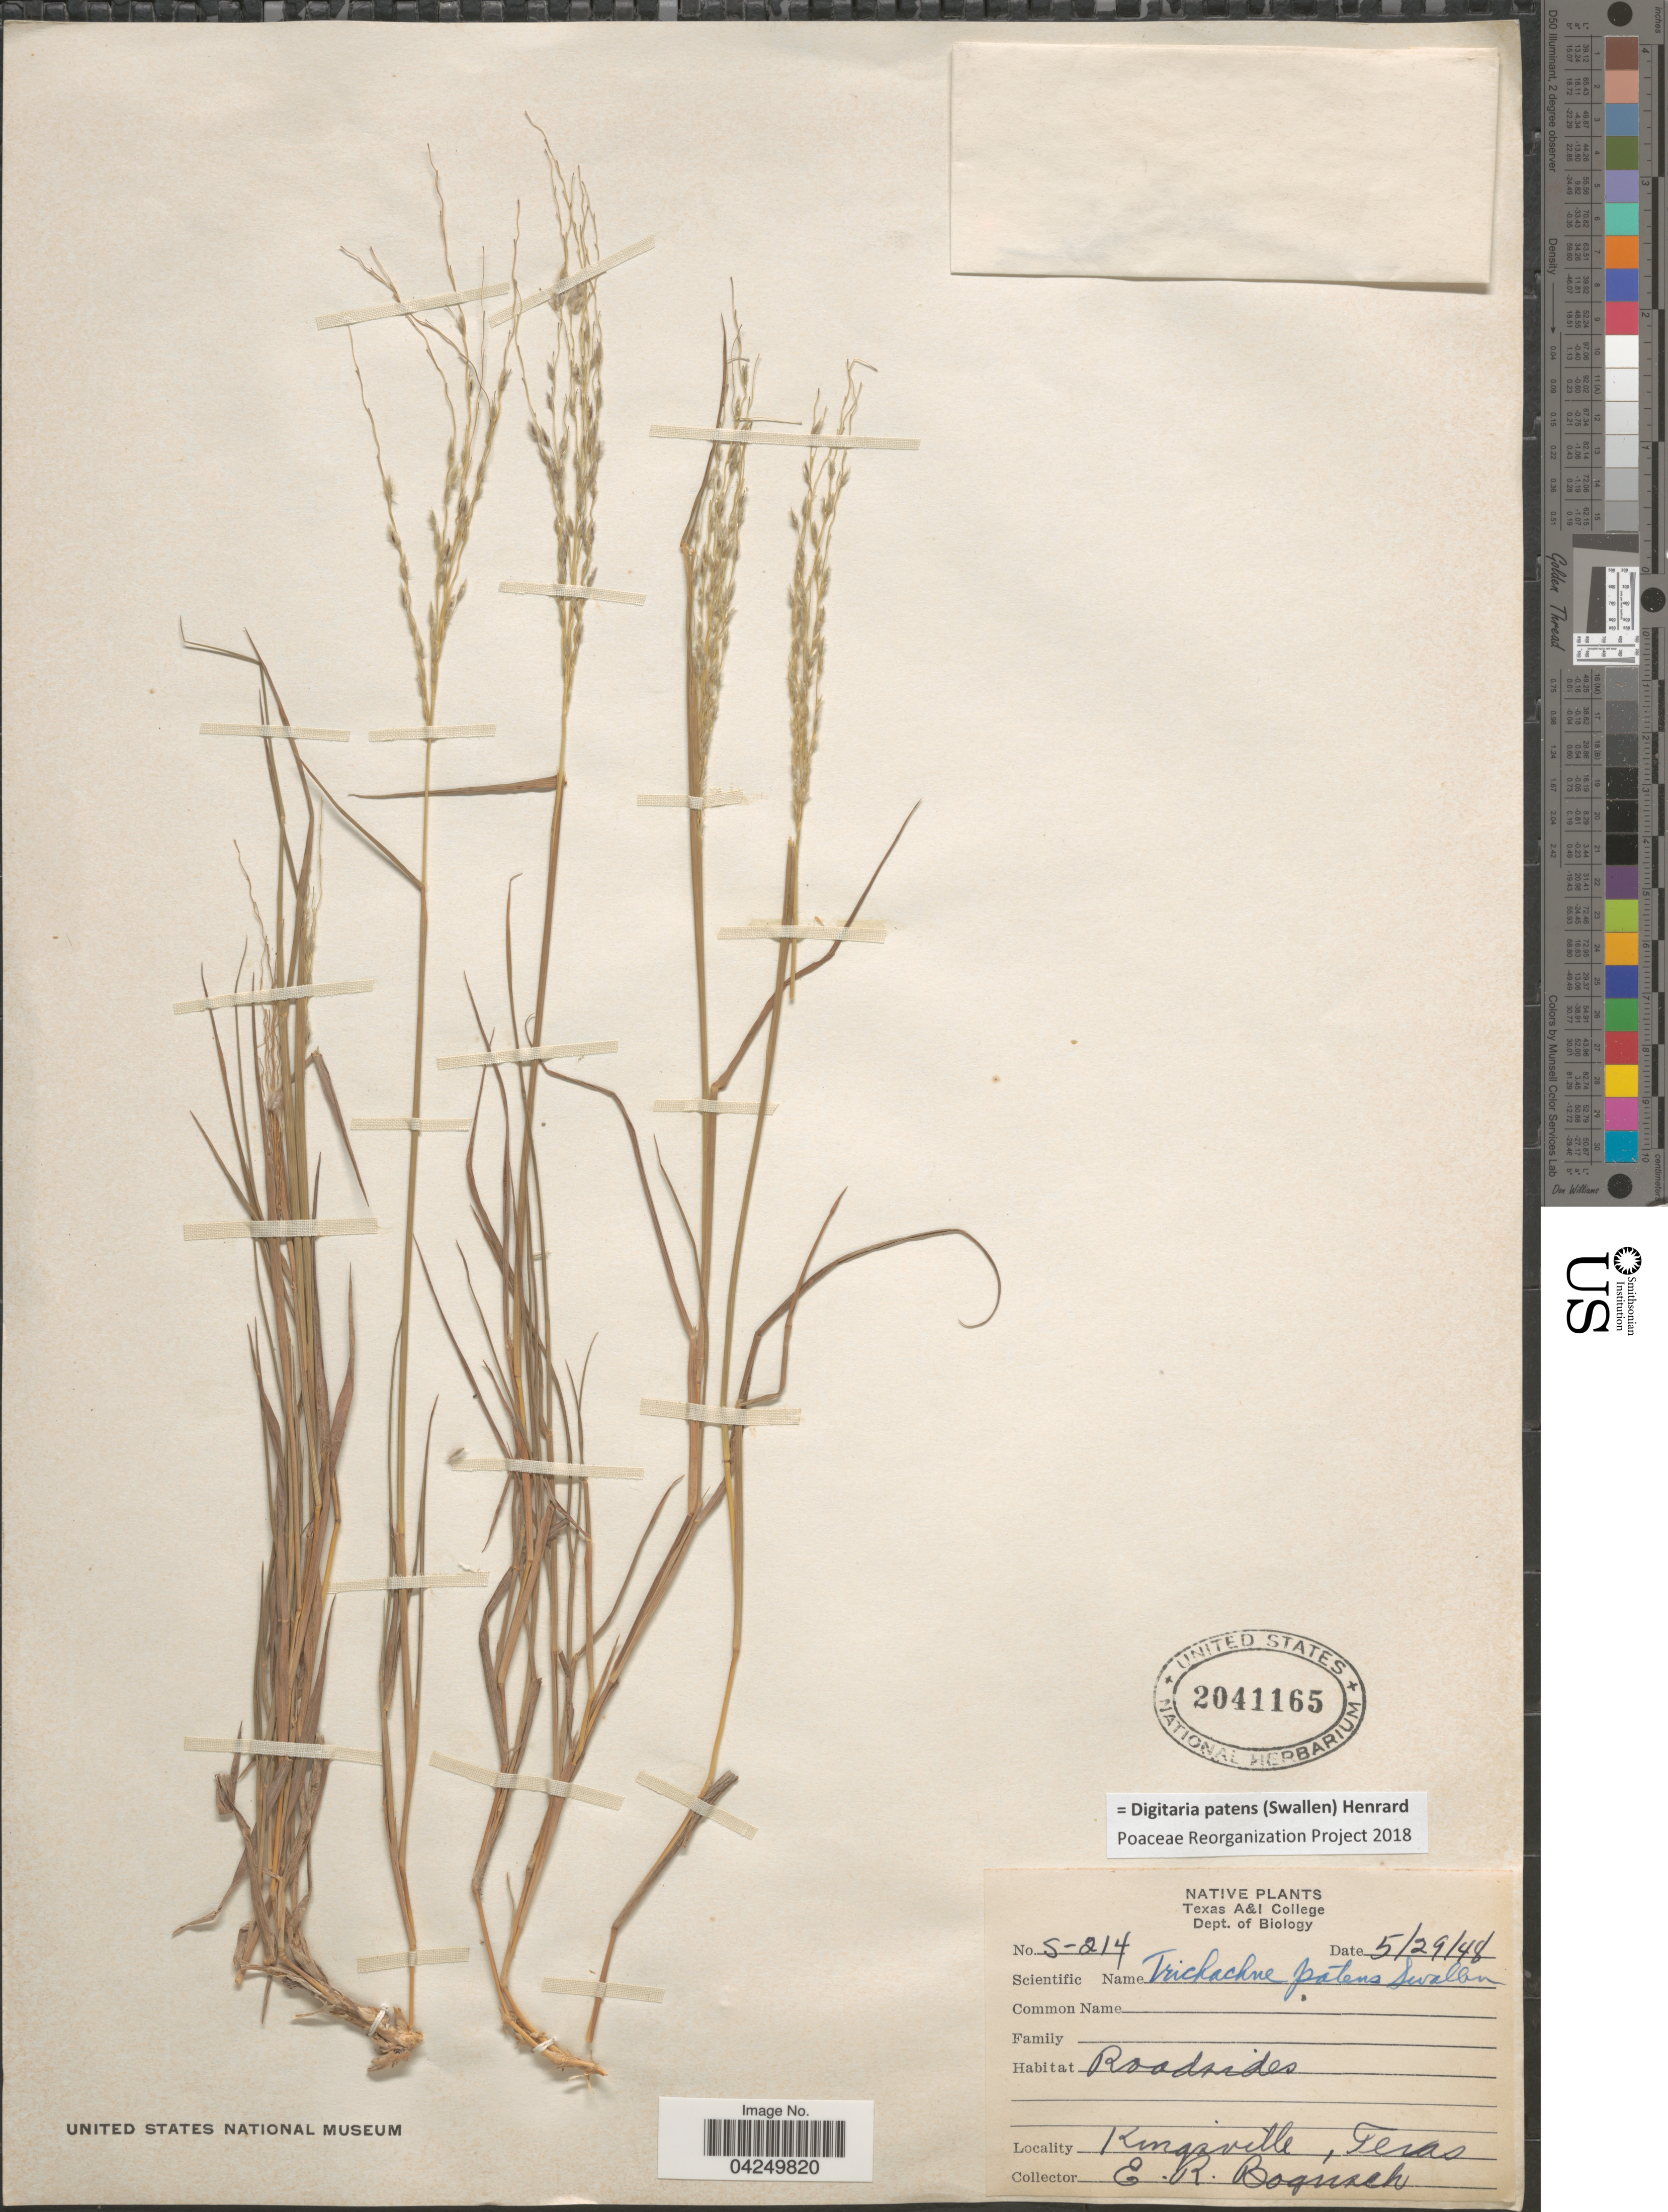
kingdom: Plantae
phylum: Tracheophyta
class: Liliopsida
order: Poales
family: Poaceae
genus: Digitaria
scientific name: Digitaria patens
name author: (Swallen) Henr.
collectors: E. Boquisch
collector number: S-214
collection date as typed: Transcribed d/m/y: 29/5/48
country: United States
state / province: Texas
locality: Kingsville.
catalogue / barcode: US 2041165